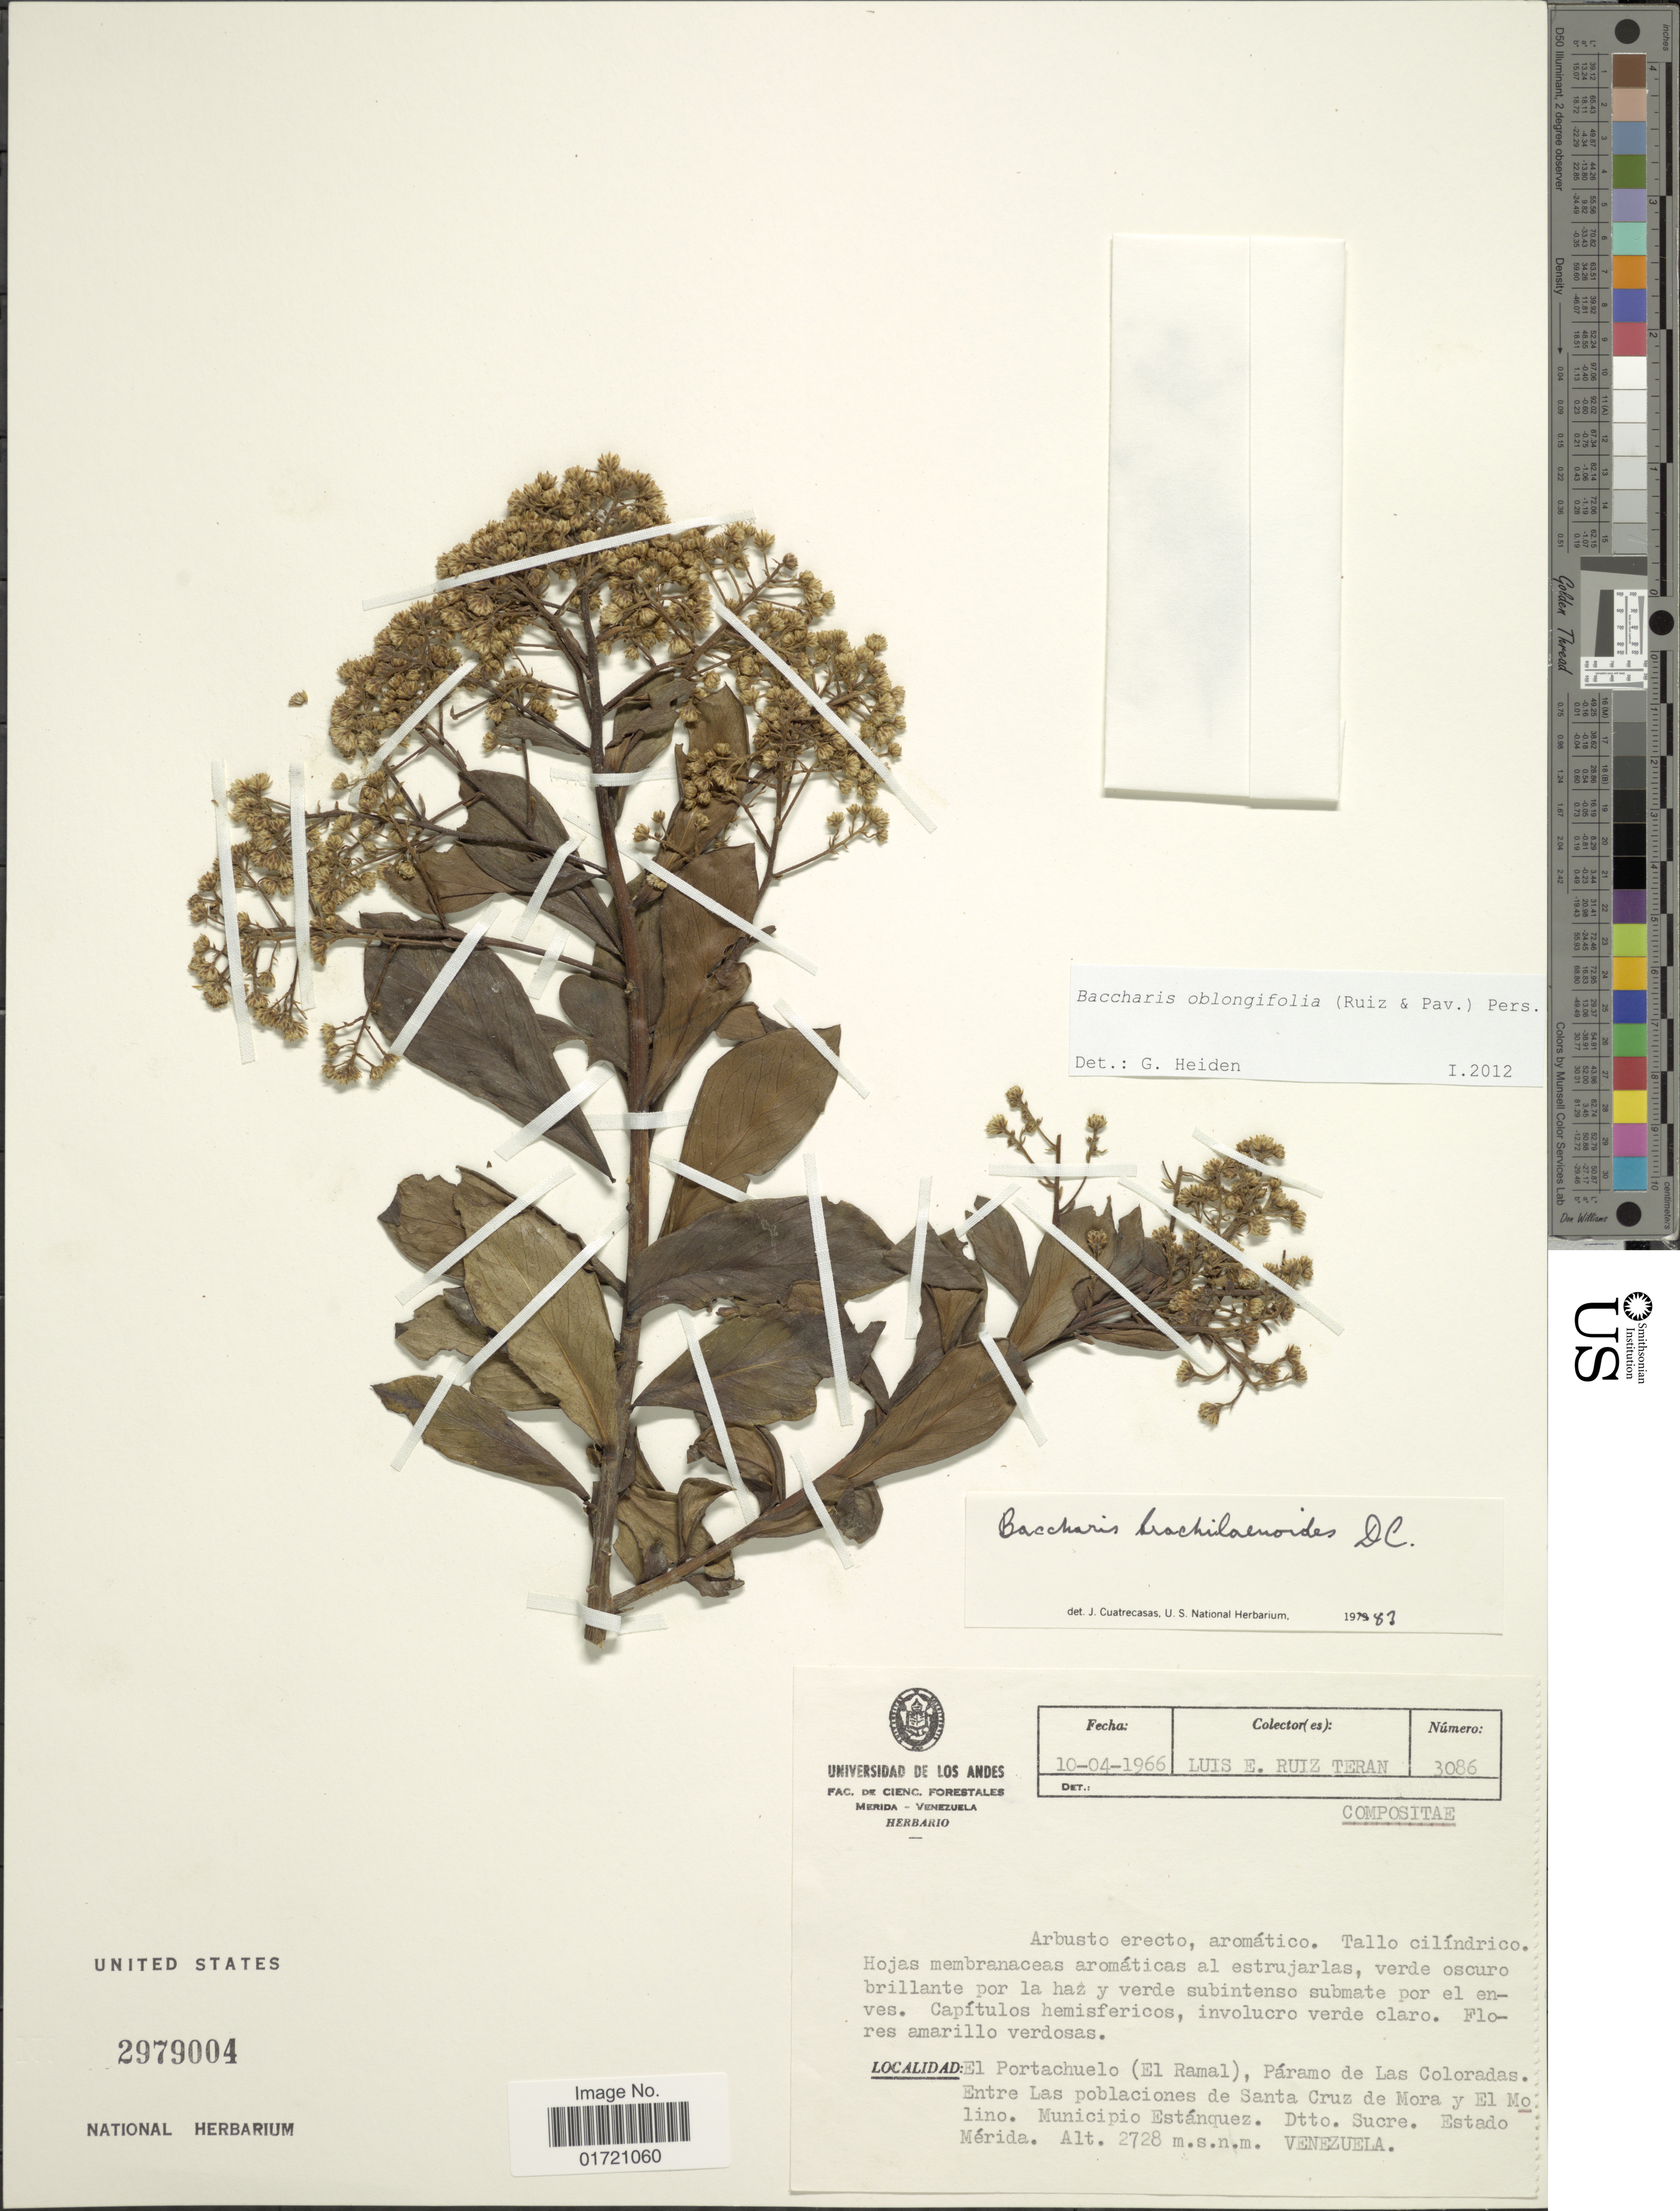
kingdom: Plantae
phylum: Tracheophyta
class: Magnoliopsida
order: Asterales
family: Asteraceae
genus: Baccharis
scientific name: Baccharis oblongifolia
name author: (Ruiz & Pav.) Pers.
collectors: L. Teran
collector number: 3086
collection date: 1966-04-10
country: Venezuela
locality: El Portachuelo (El Ramal), Páramo de Las Coloradas. Entre Las poblaciones de Santa Cruz de Mora y El Molino. Municipio Estánquez. Dtto. Sucre. Estado Mérida.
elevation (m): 2728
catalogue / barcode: US 2979004